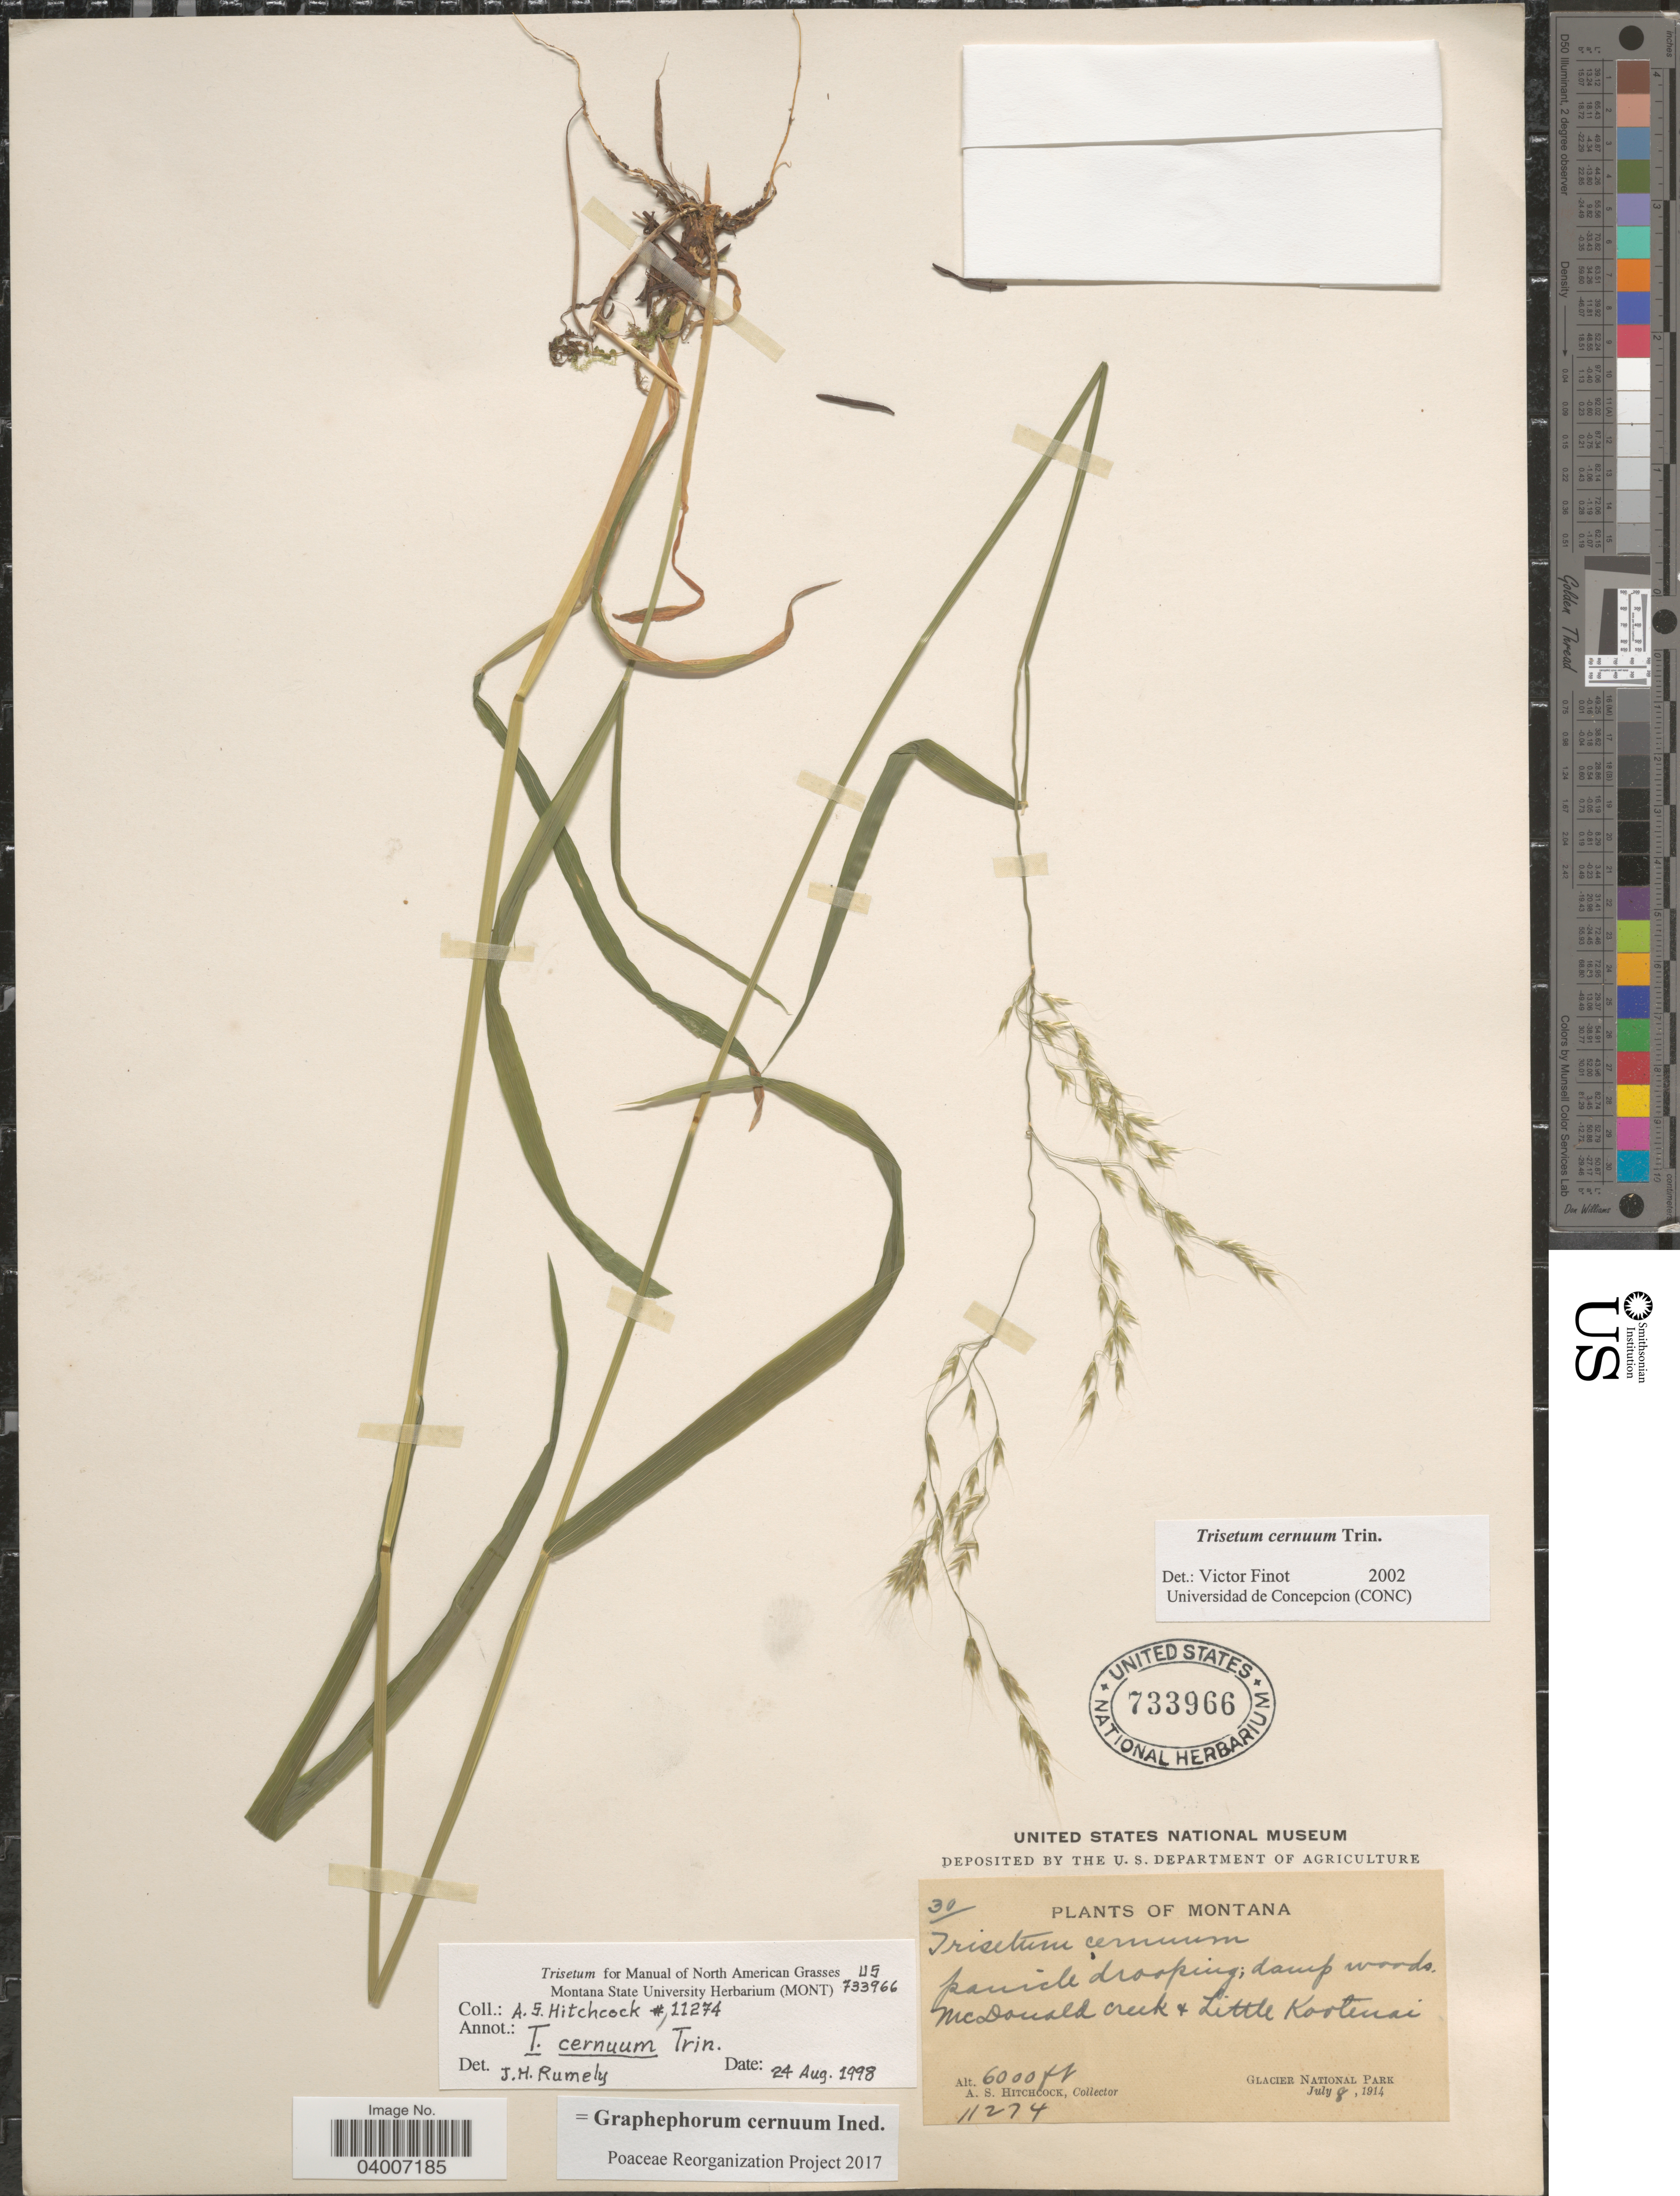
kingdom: Plantae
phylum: Tracheophyta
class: Liliopsida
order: Poales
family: Poaceae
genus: Graphephorum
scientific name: Graphephorum cernuum ined.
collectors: A. S. Hitchcock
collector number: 11274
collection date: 1914-07-08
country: United States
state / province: Montana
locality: McDonald Creek & Little Kootenai. Glacier National Park.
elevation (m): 1829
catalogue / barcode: US 733966